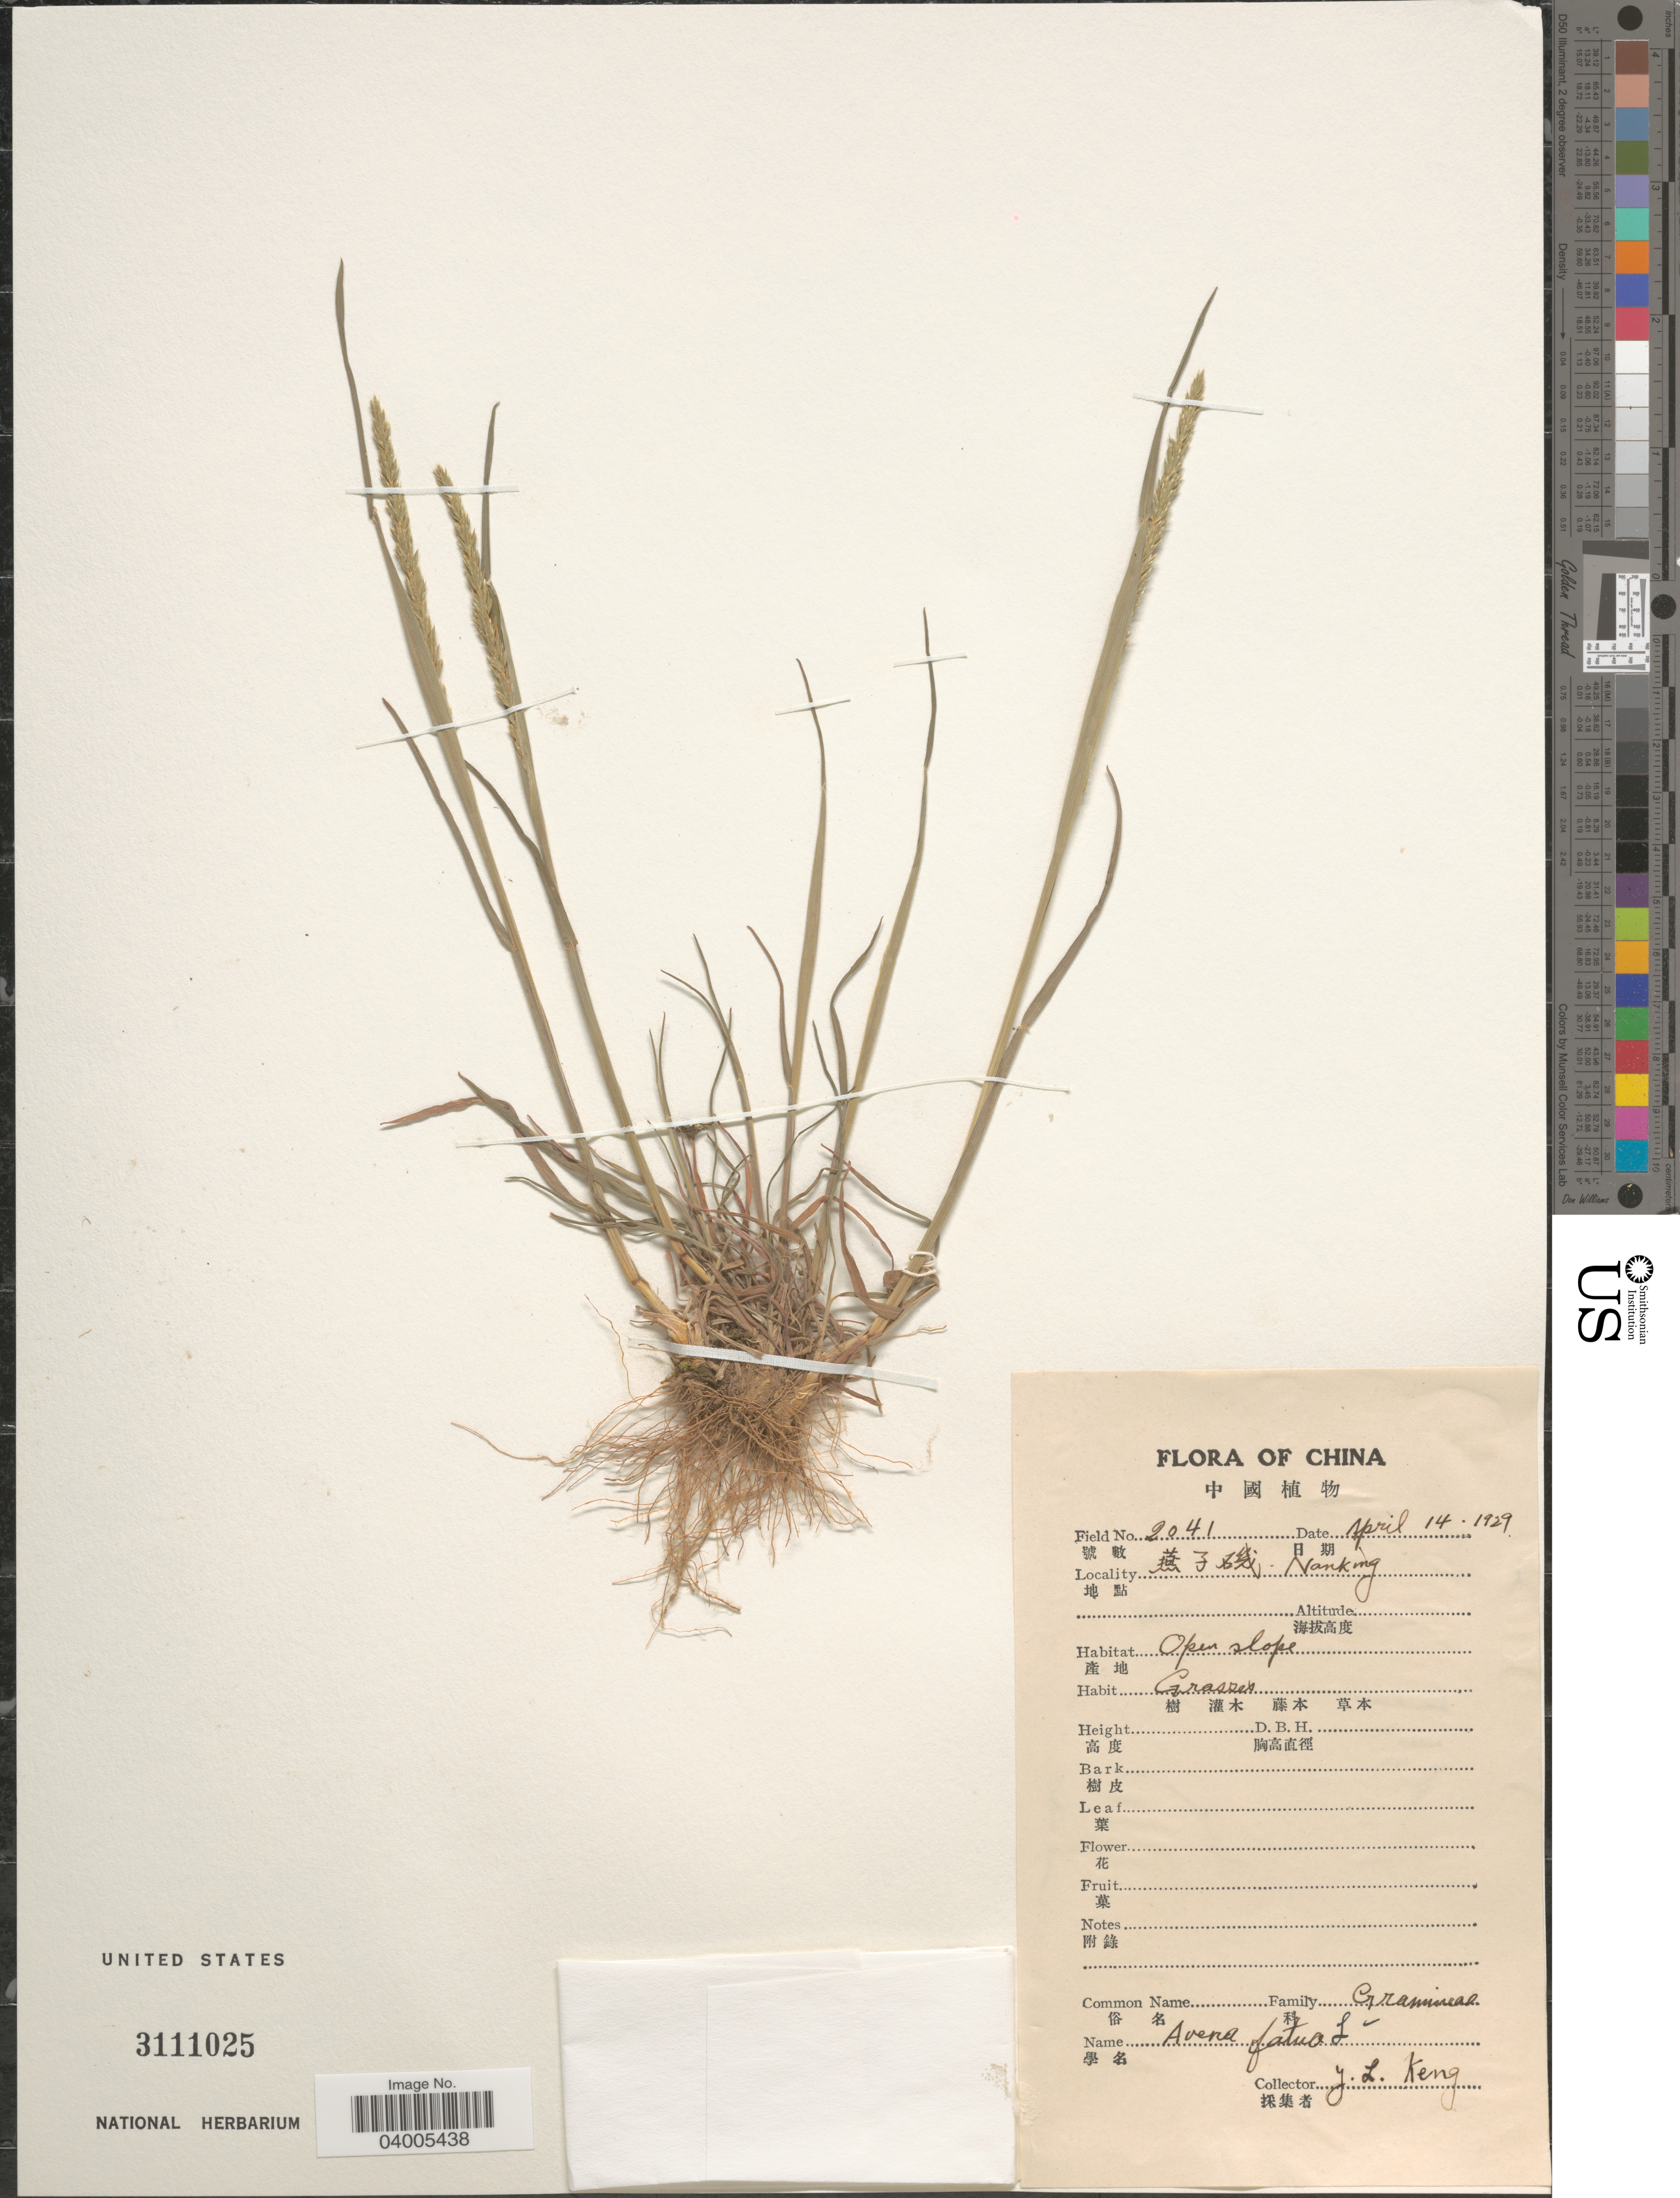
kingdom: Plantae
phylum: Tracheophyta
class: Liliopsida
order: Poales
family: Poaceae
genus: Avena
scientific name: Avena fatua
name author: L.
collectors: Y. L. Keng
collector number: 2041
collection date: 1929-04-14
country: China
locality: X, Nanking.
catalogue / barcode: US 3111025